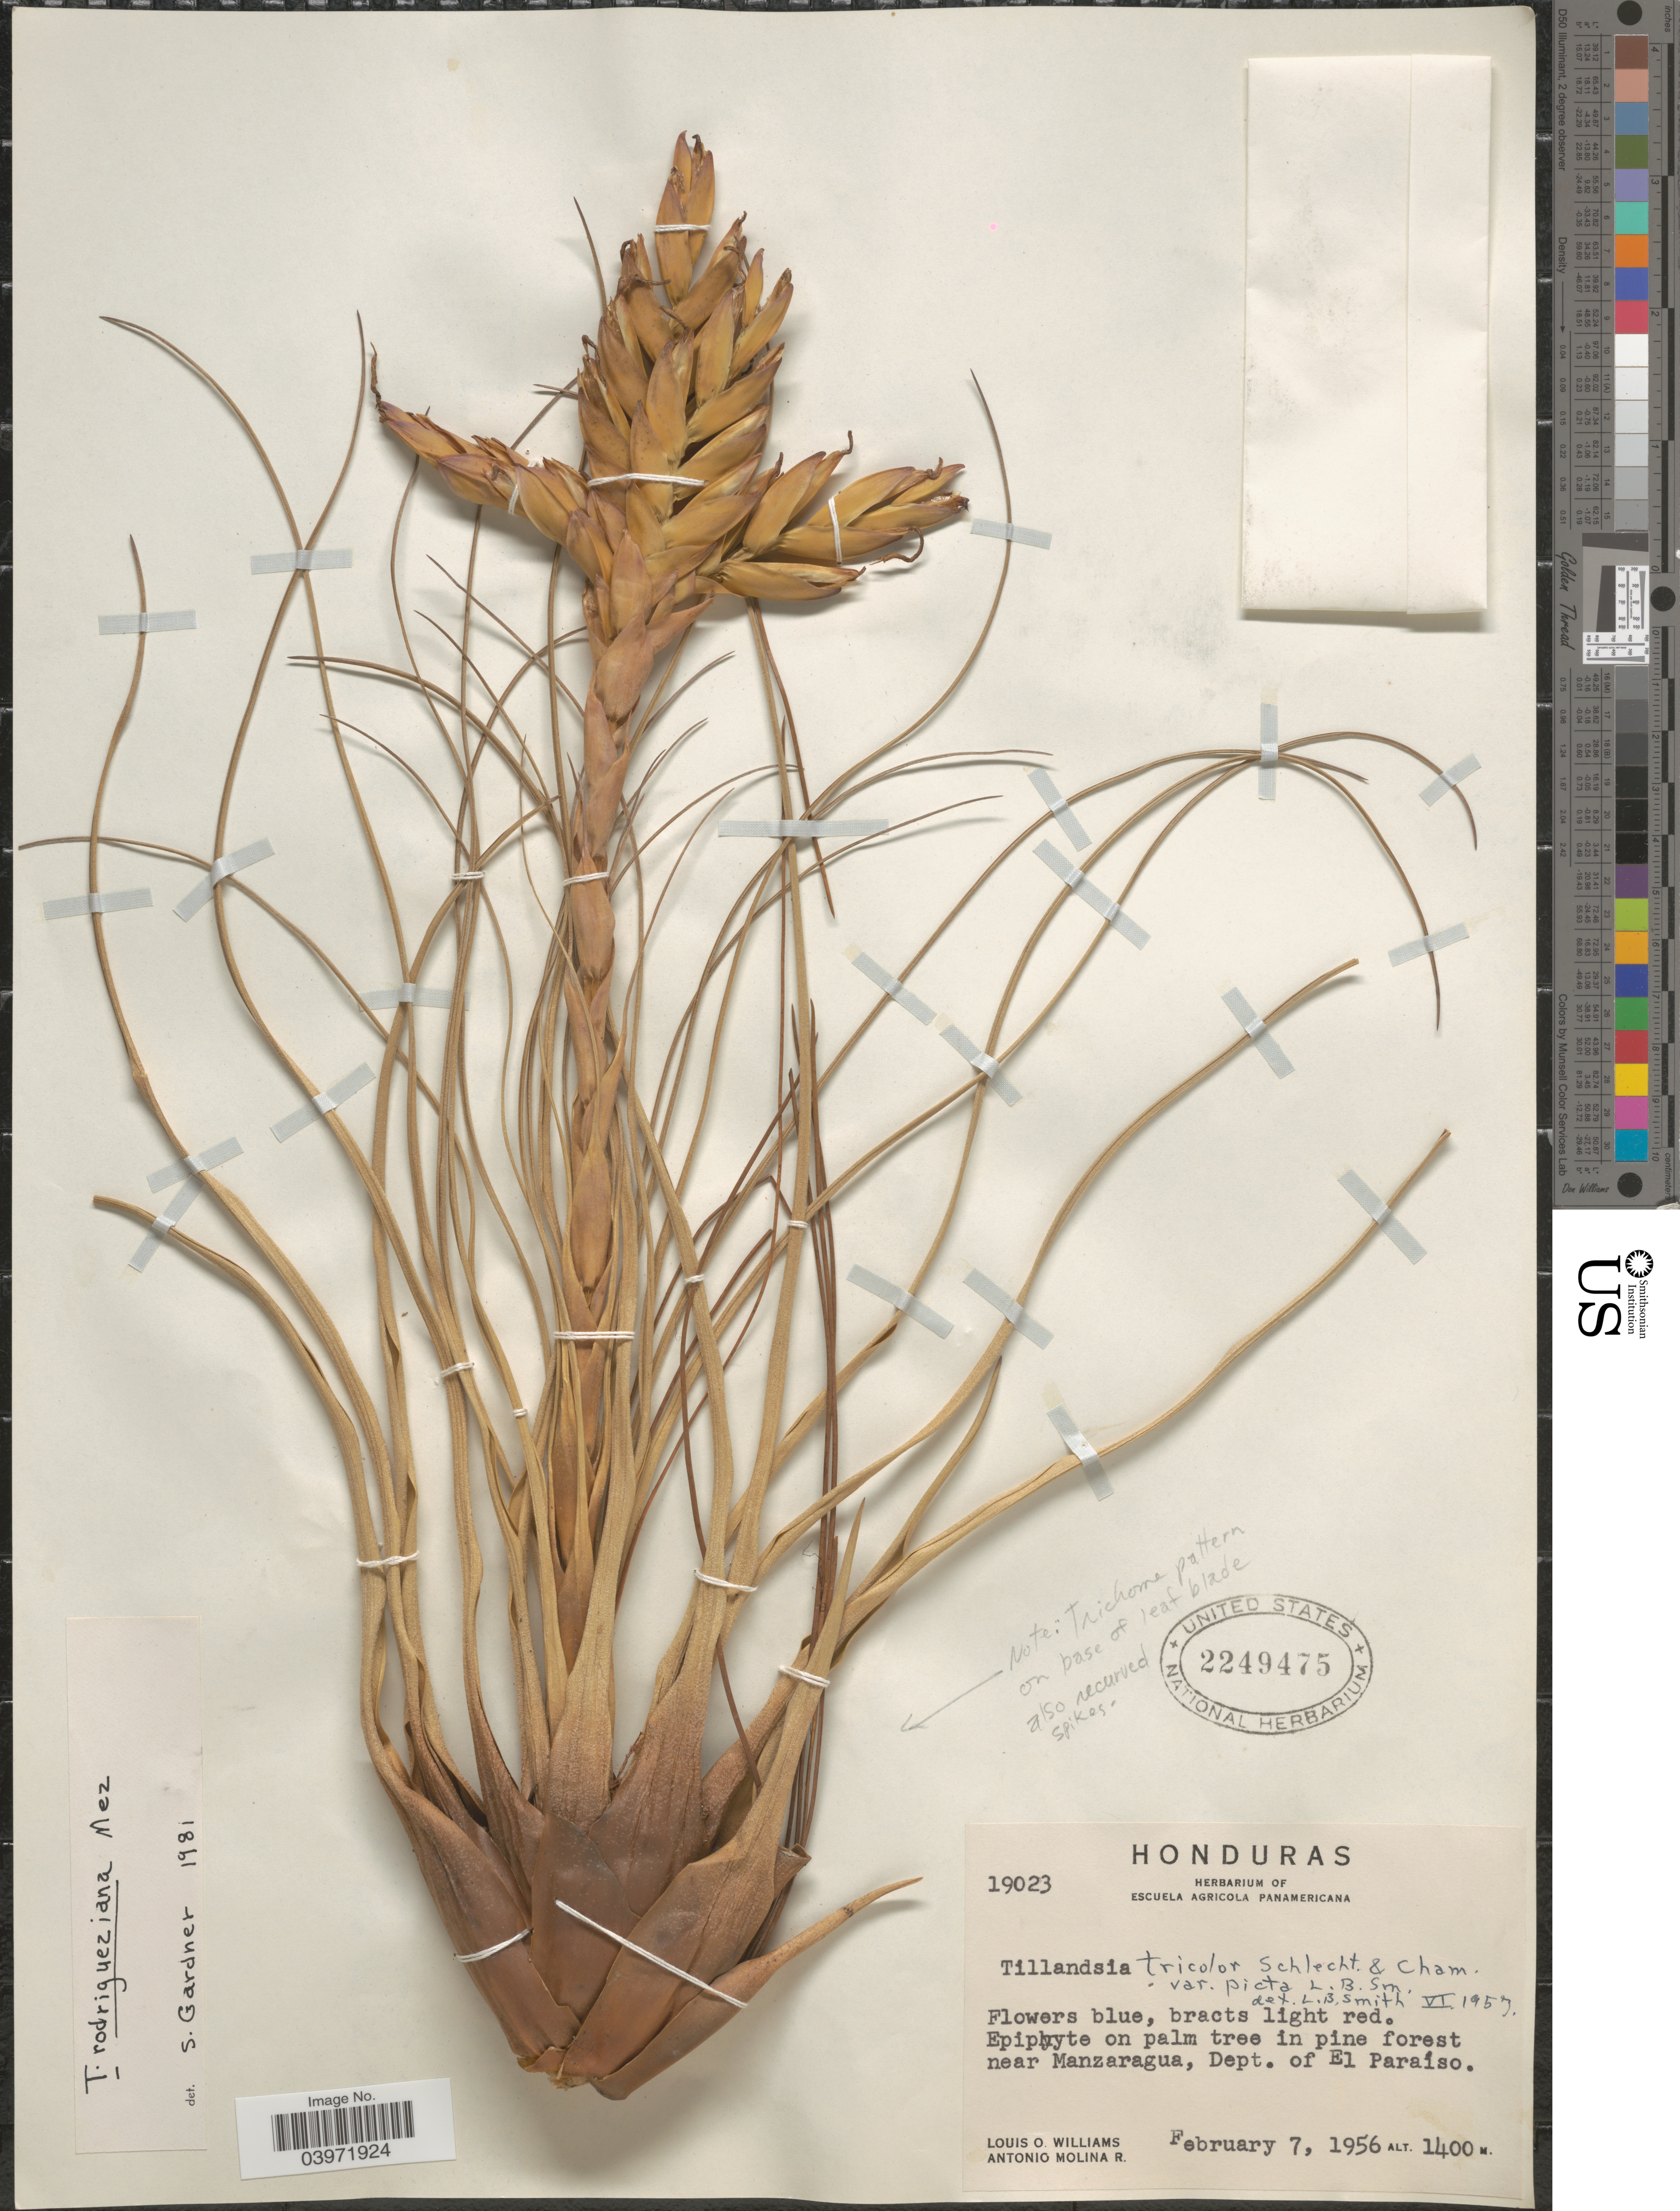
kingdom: Plantae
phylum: Tracheophyta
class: Liliopsida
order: Poales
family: Bromeliaceae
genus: Tillandsia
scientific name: Tillandsia rodrigueziana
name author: Mez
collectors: L. O. Williams & A. Molina R.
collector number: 19023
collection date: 1956-02-07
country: Honduras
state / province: El Paraiso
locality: Near Manzaragua, Dept. of El Paraíso.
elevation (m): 1400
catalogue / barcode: US 2249475